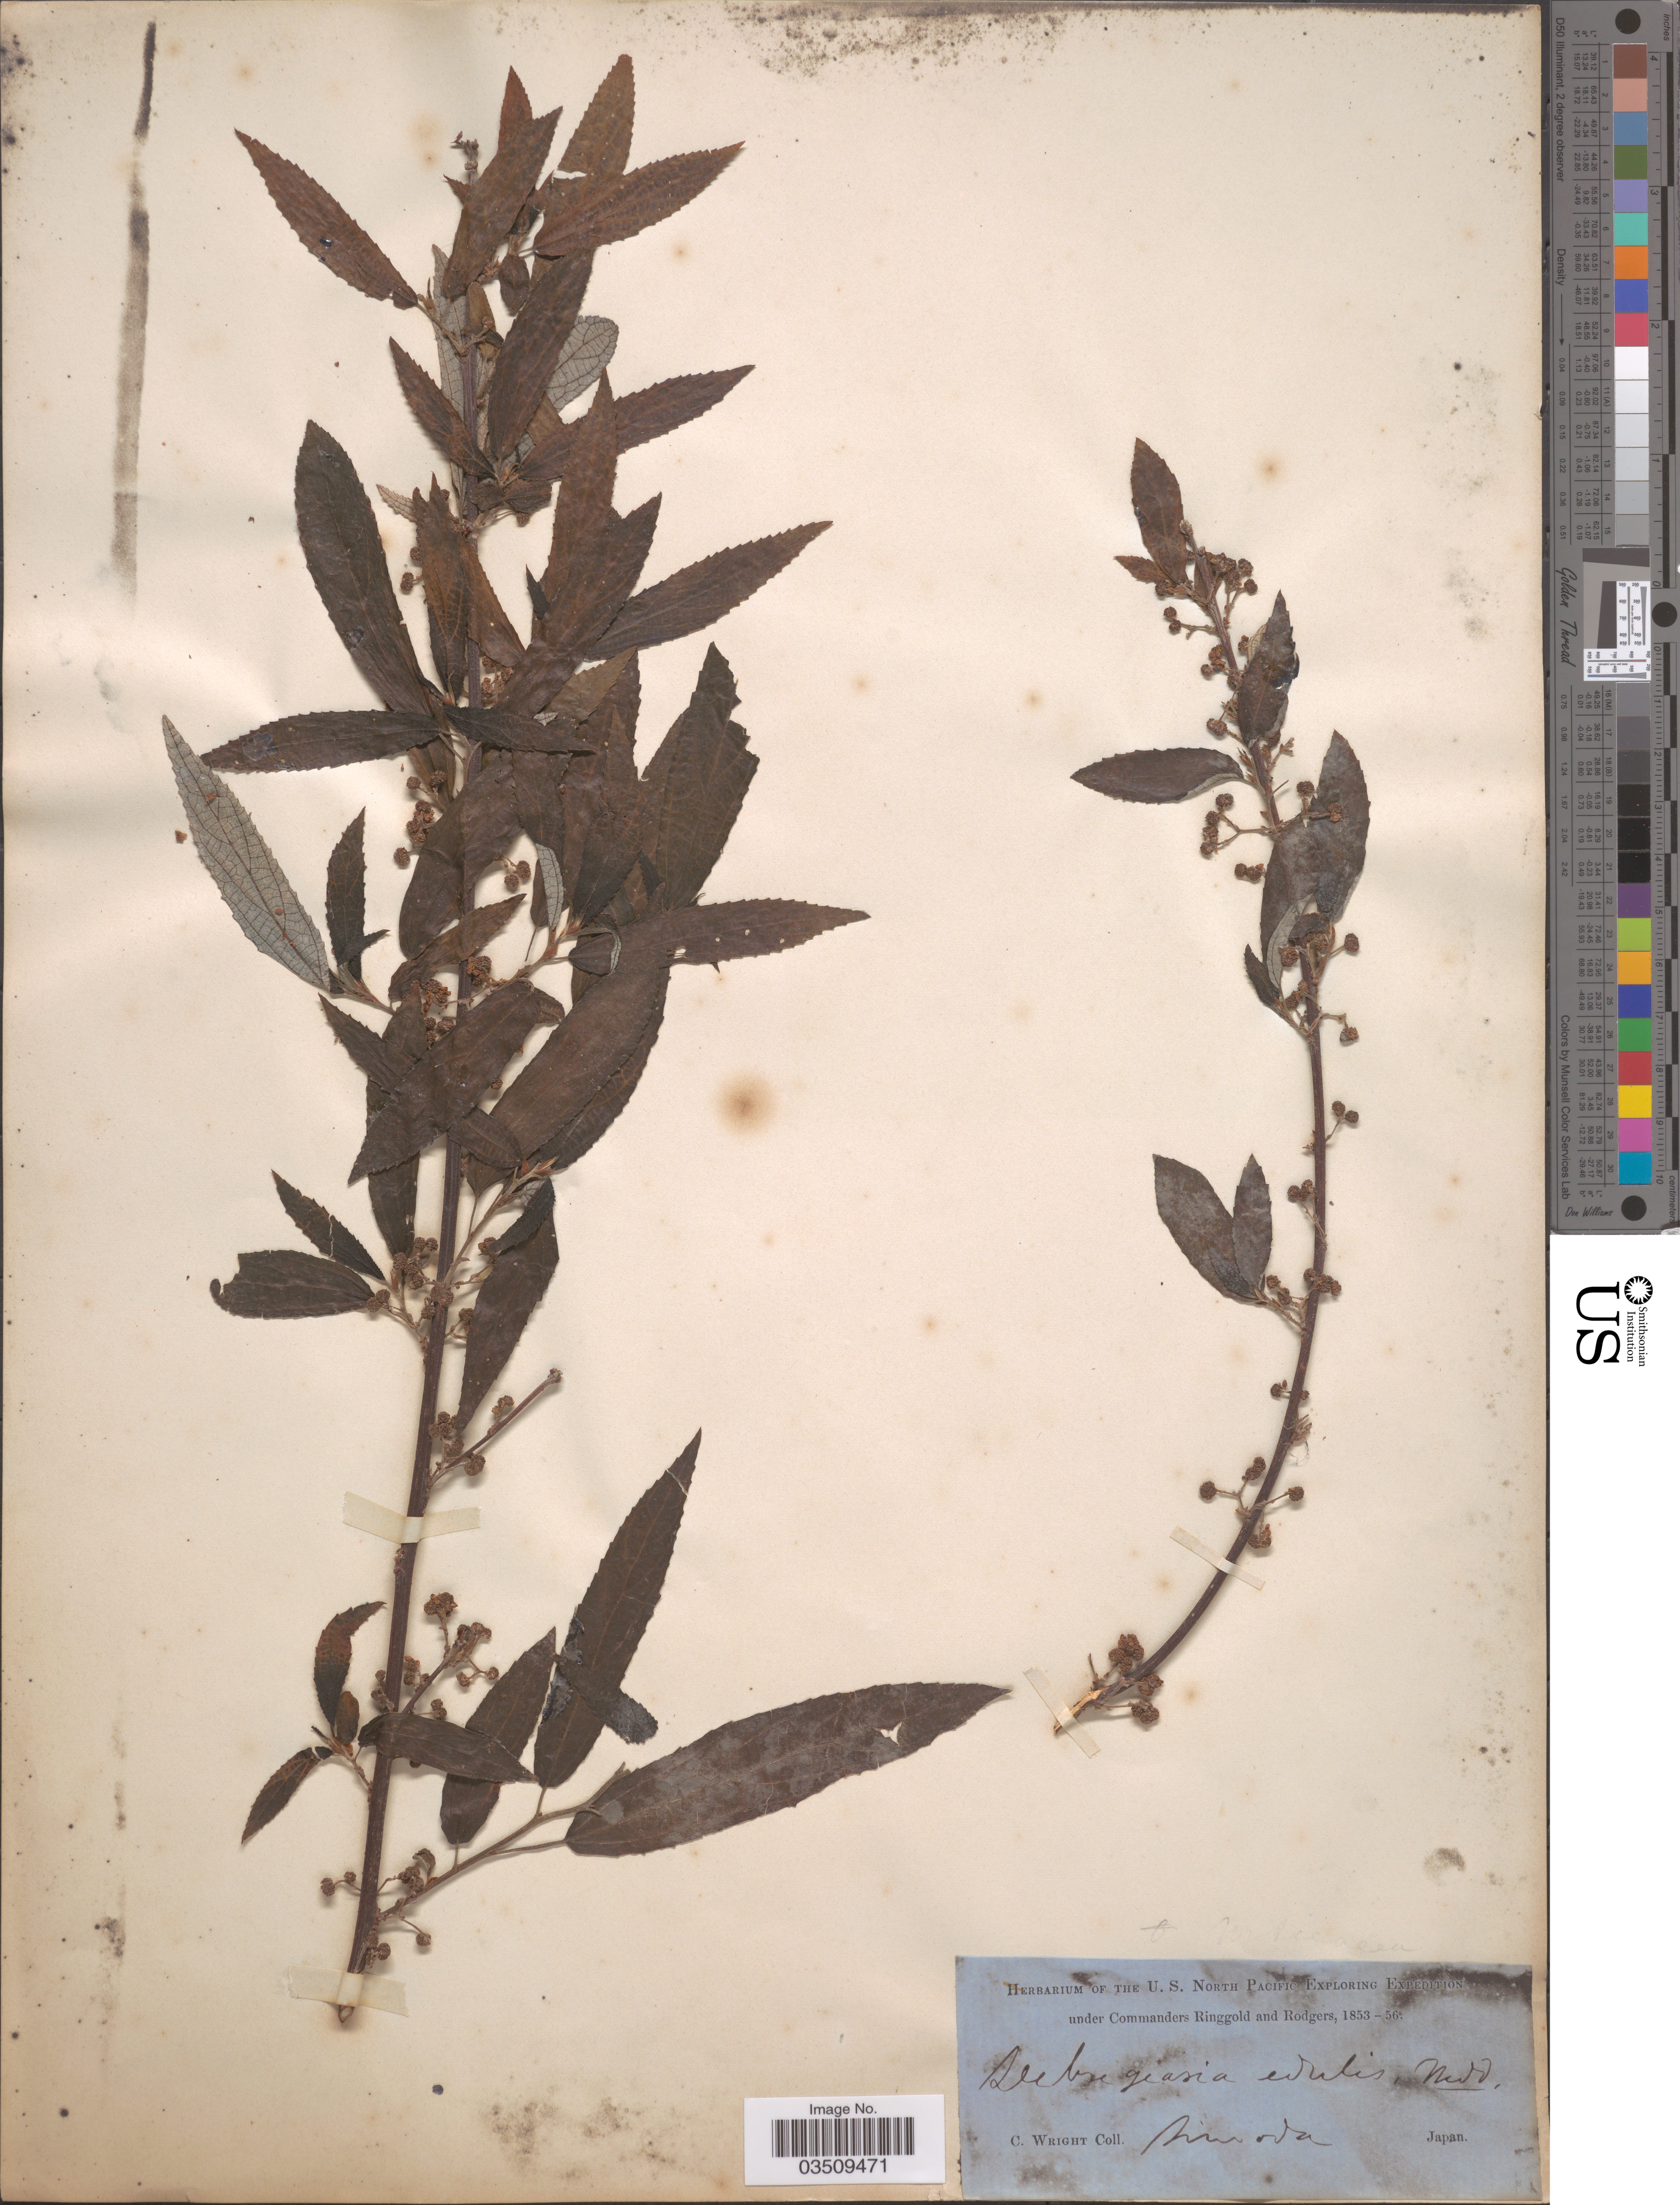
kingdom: Plantae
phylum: Tracheophyta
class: Magnoliopsida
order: Rosales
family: Urticaceae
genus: Debregeasia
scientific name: Debregeasia edulis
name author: (Siebold & Zucc.) Wedd.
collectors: C. Wright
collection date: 1853/1856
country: Japan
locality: Simoda.